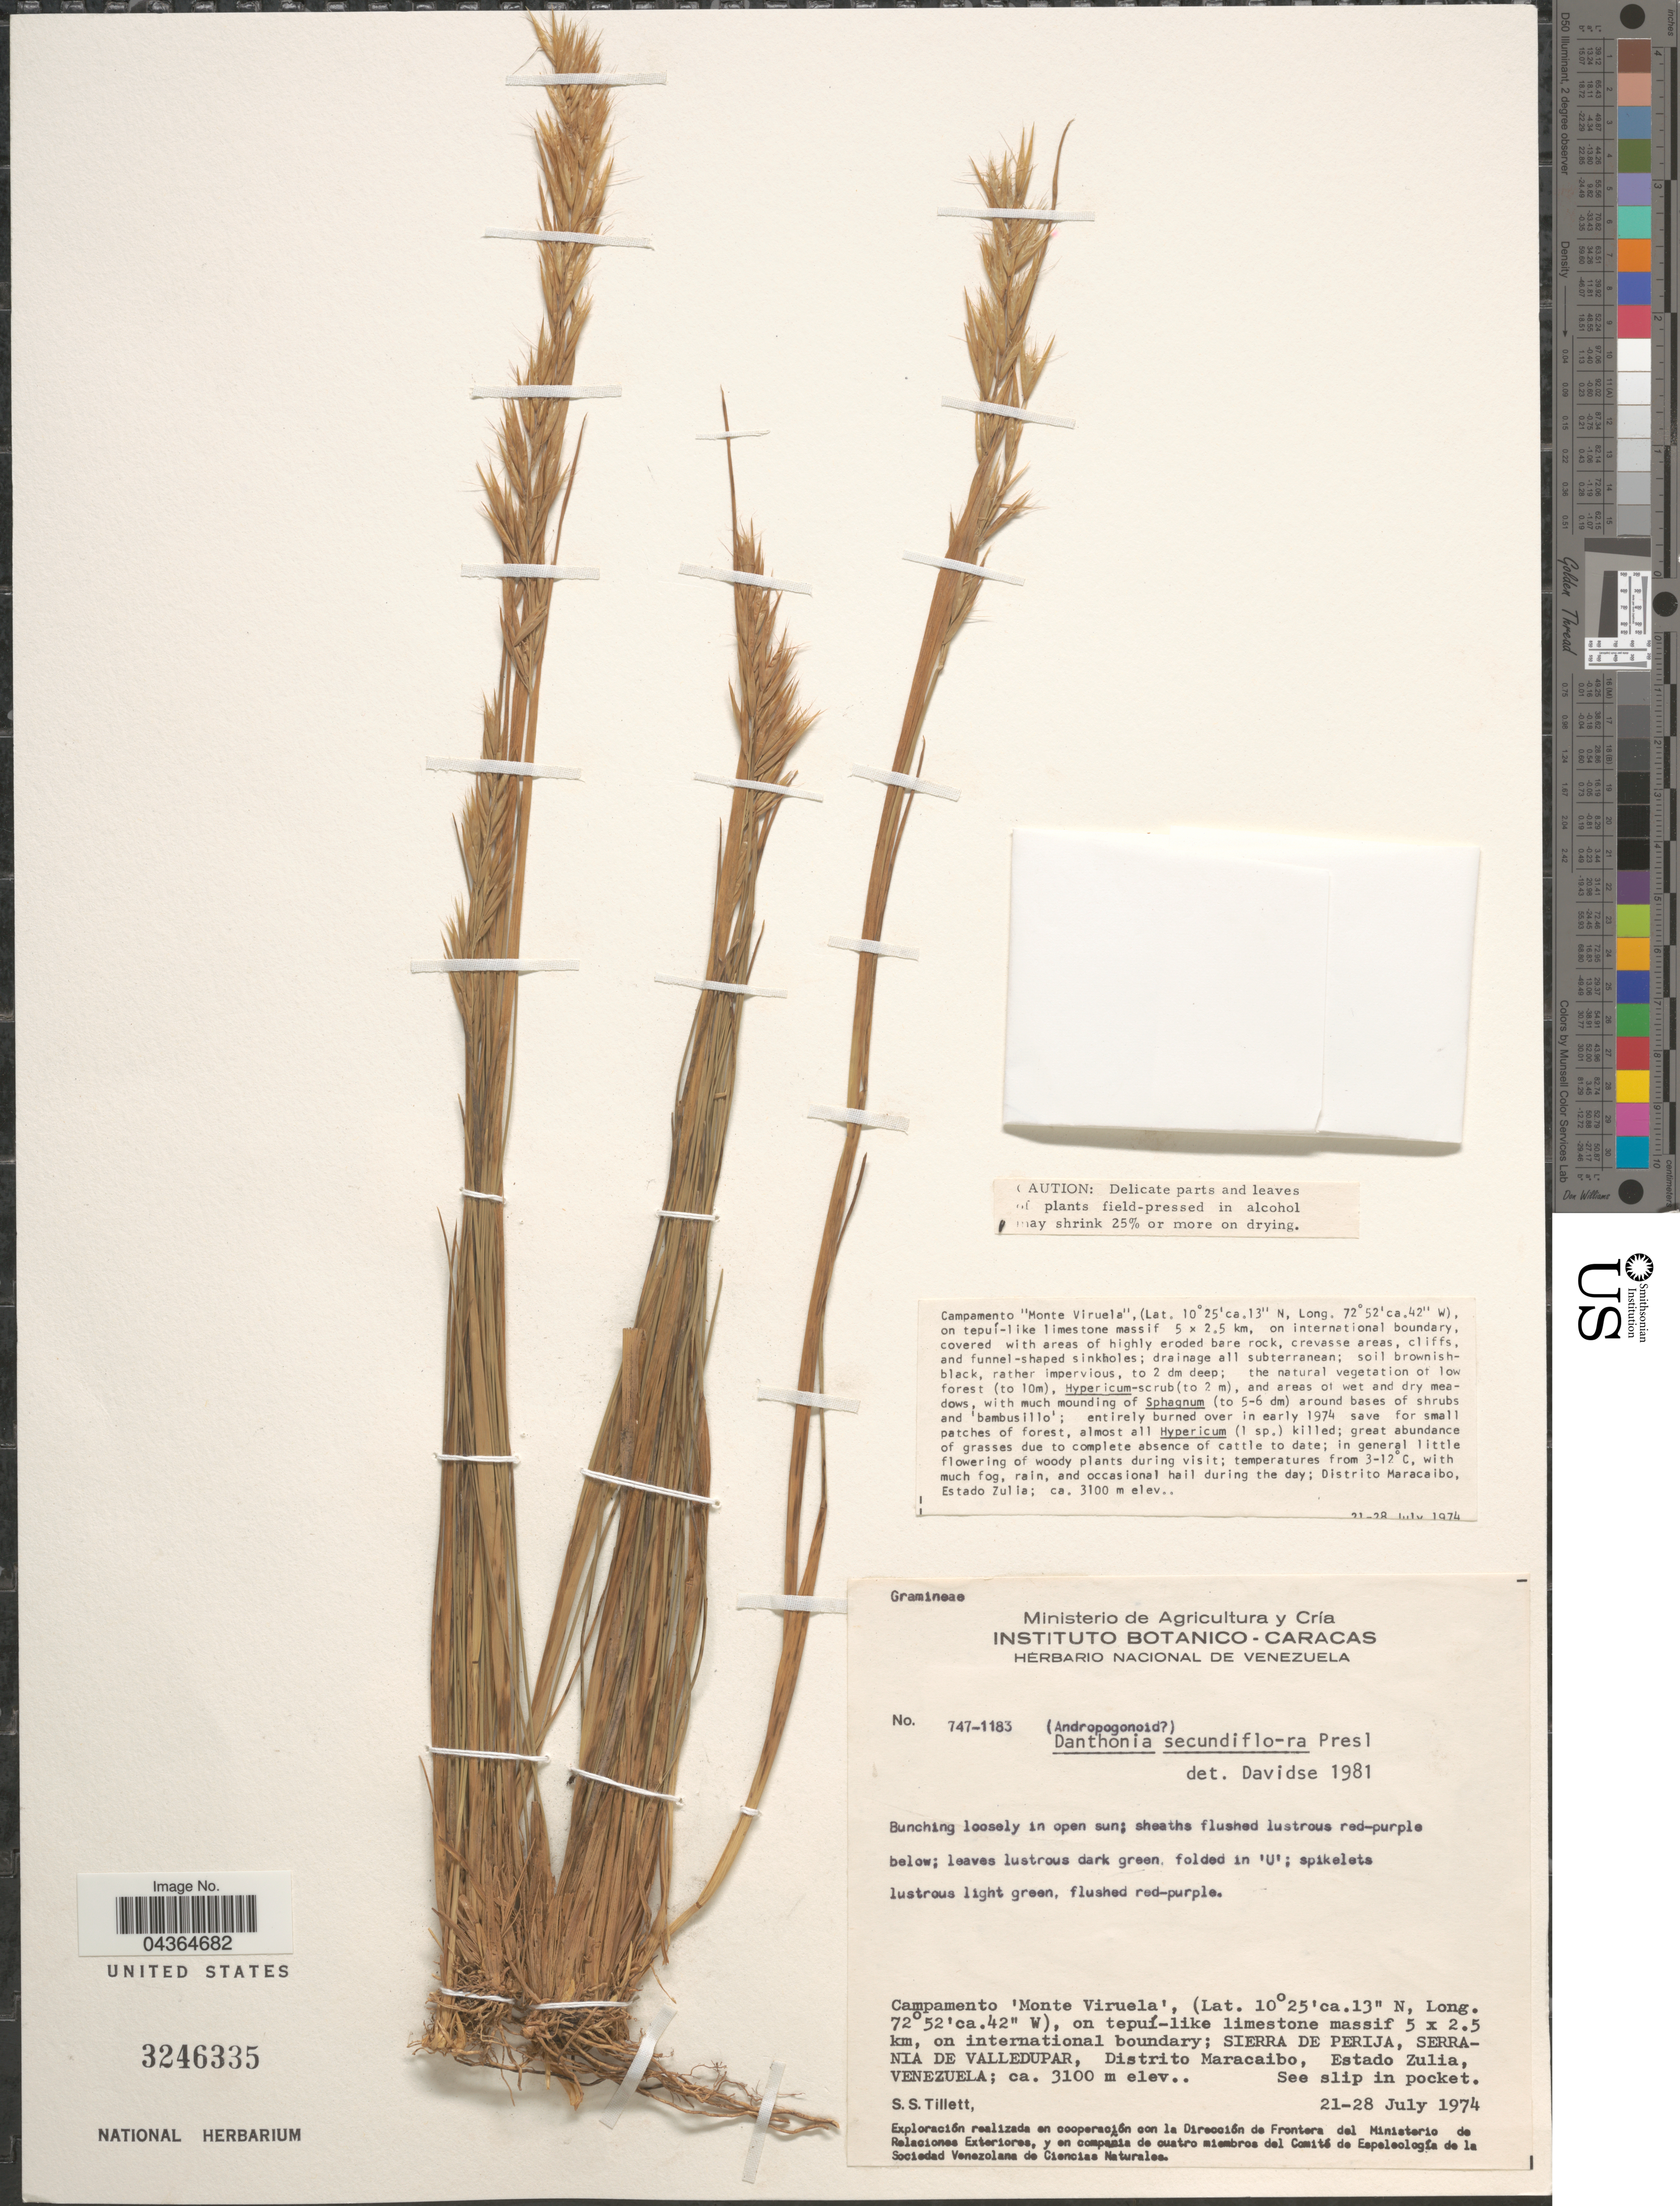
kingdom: Plantae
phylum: Tracheophyta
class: Liliopsida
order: Poales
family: Poaceae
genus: Danthonia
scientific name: Danthonia secundiflora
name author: J. Presl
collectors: S. S. Tillett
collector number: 747-1183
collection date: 1974-07-21/1974-07-28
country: Venezuela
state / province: Zulia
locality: Campamento 'Monte Viruela', Sierra de Perija, Serrania de Valledupar, Distrito Maracaibo. Exploración realizada en cooperación con la Dirección de Frontera del Ministerio de Relaciones Exteriores.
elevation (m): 3100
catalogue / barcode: US 3246335